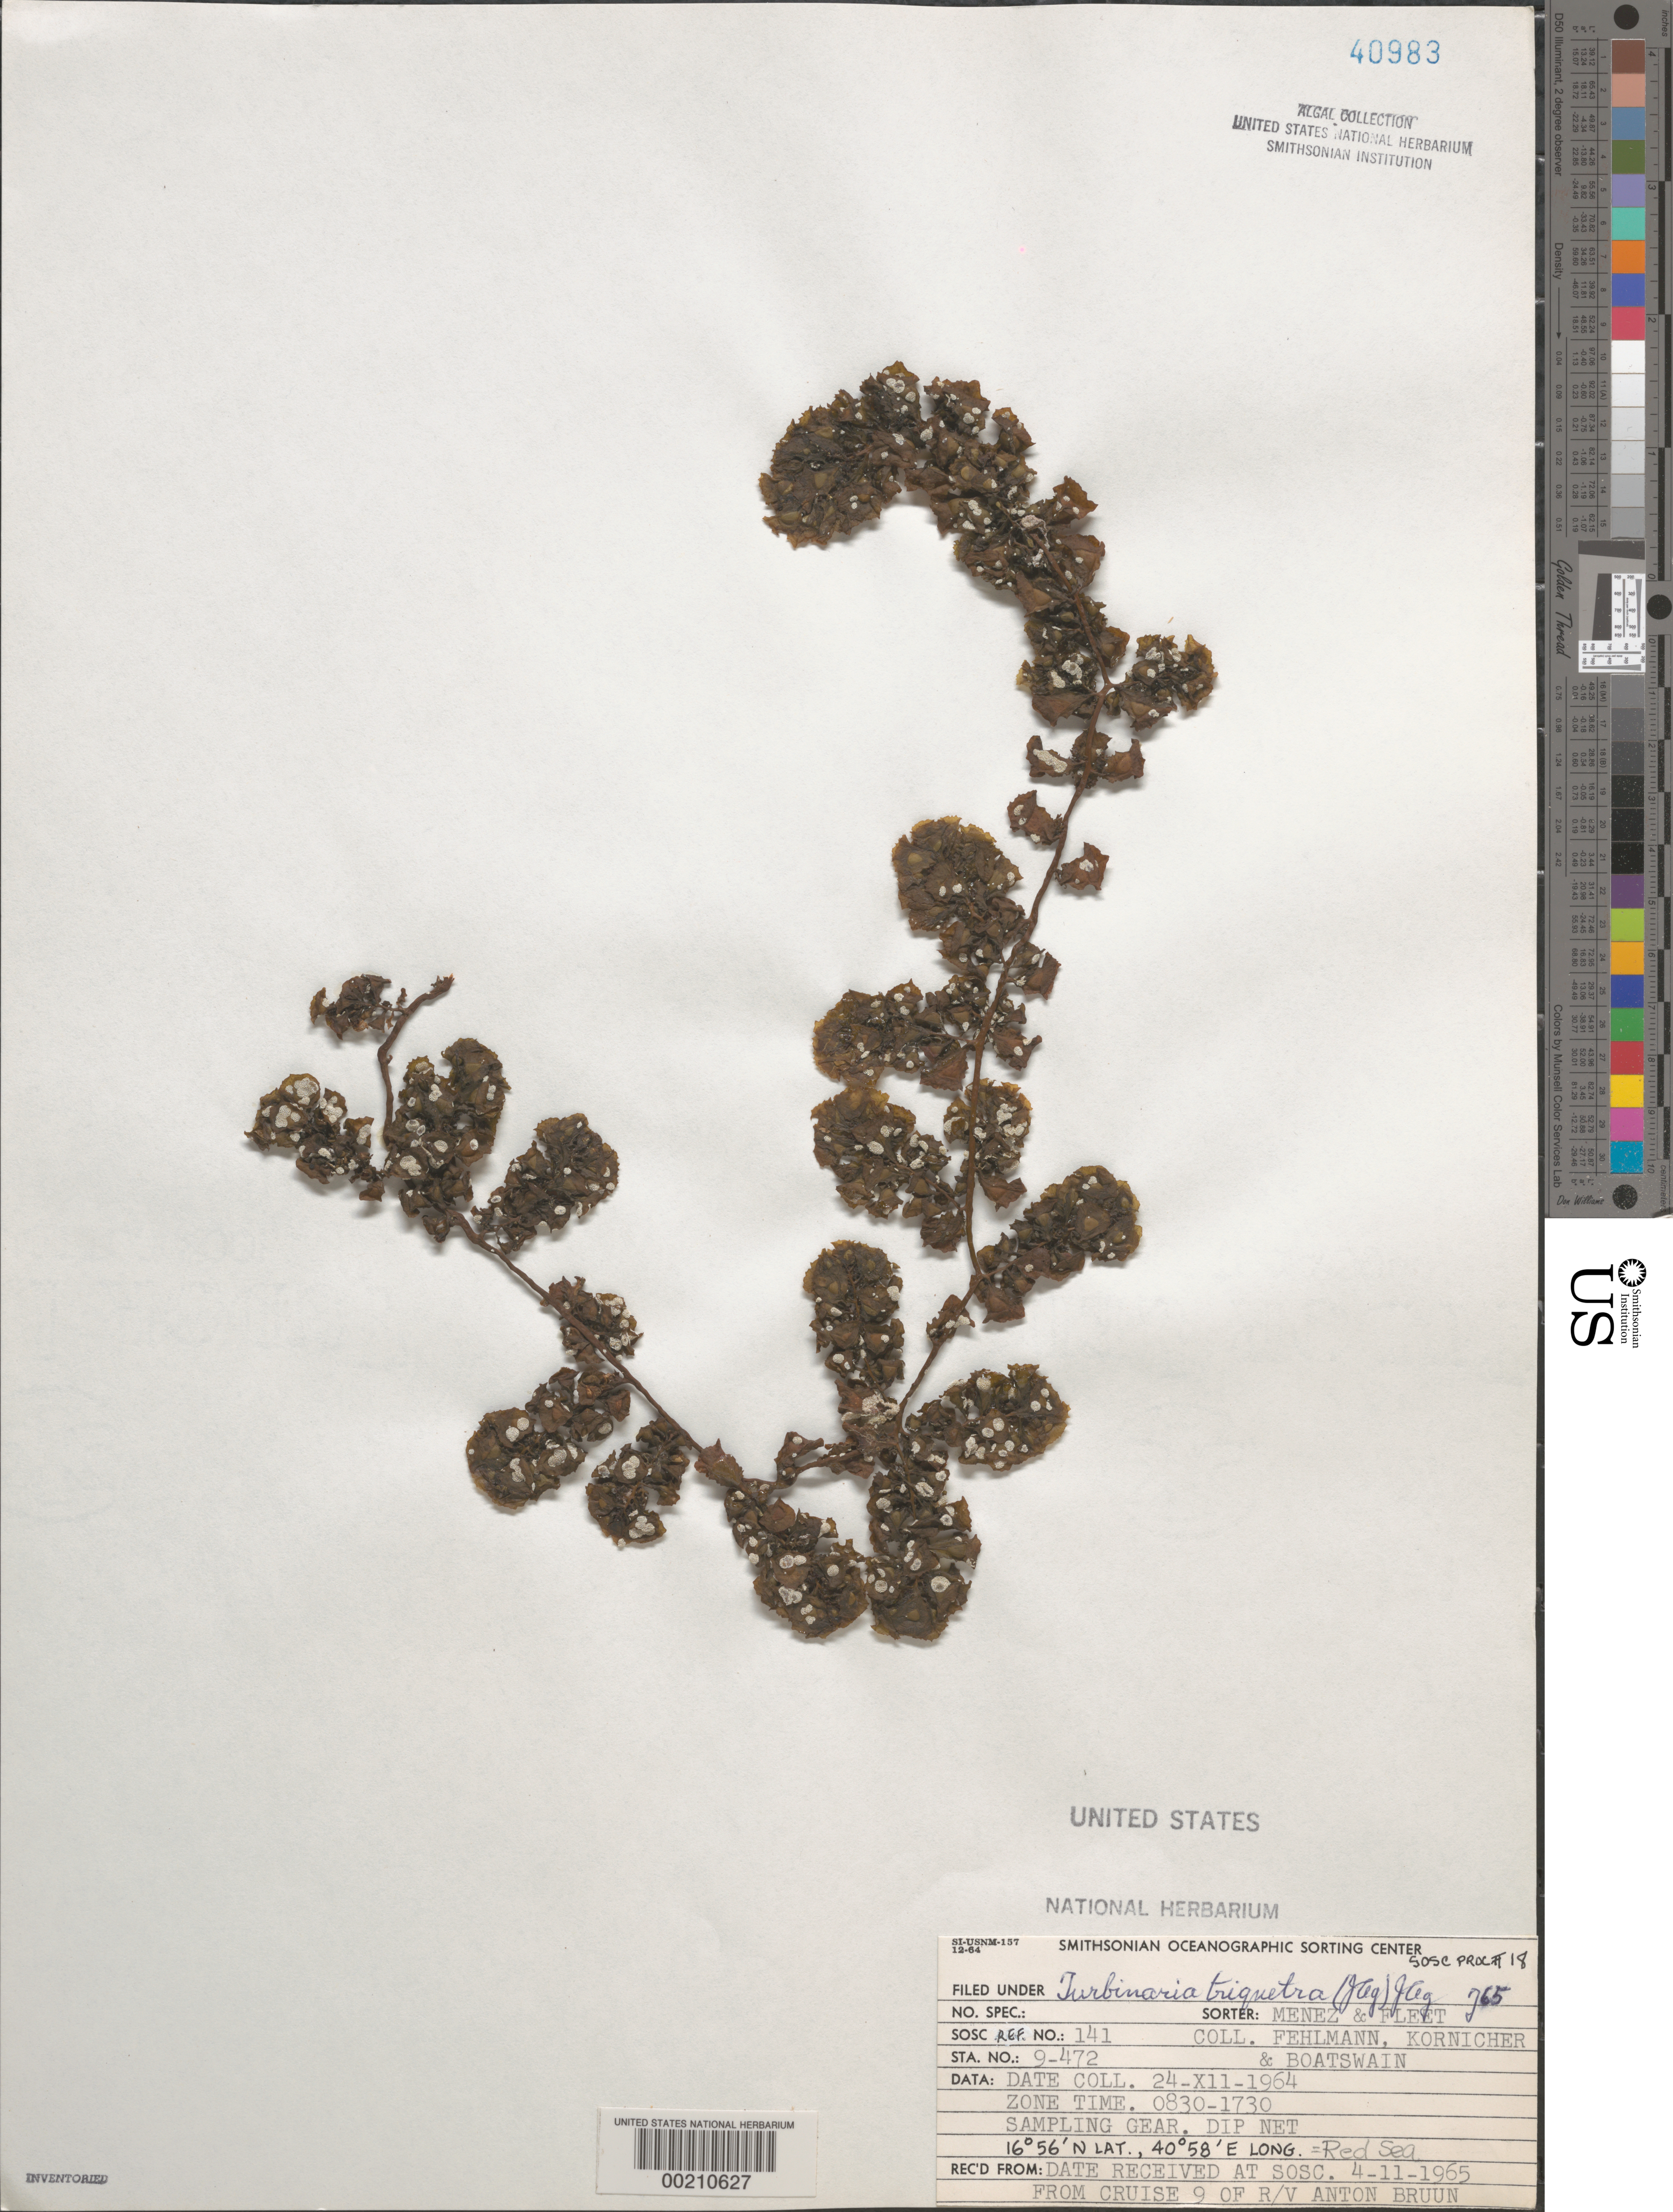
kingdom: Chromista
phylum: Ochrophyta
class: Phaeophyceae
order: Fucales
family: Sargassaceae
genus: Turbinaria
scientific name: Turbinaria triquetra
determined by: Taylor, William R.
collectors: H. Fehlmann, -. Kornicher & Boatswain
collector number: Station 9-472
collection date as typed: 24 Dec 1964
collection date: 1964-12-24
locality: Southern red sea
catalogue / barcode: US 40983